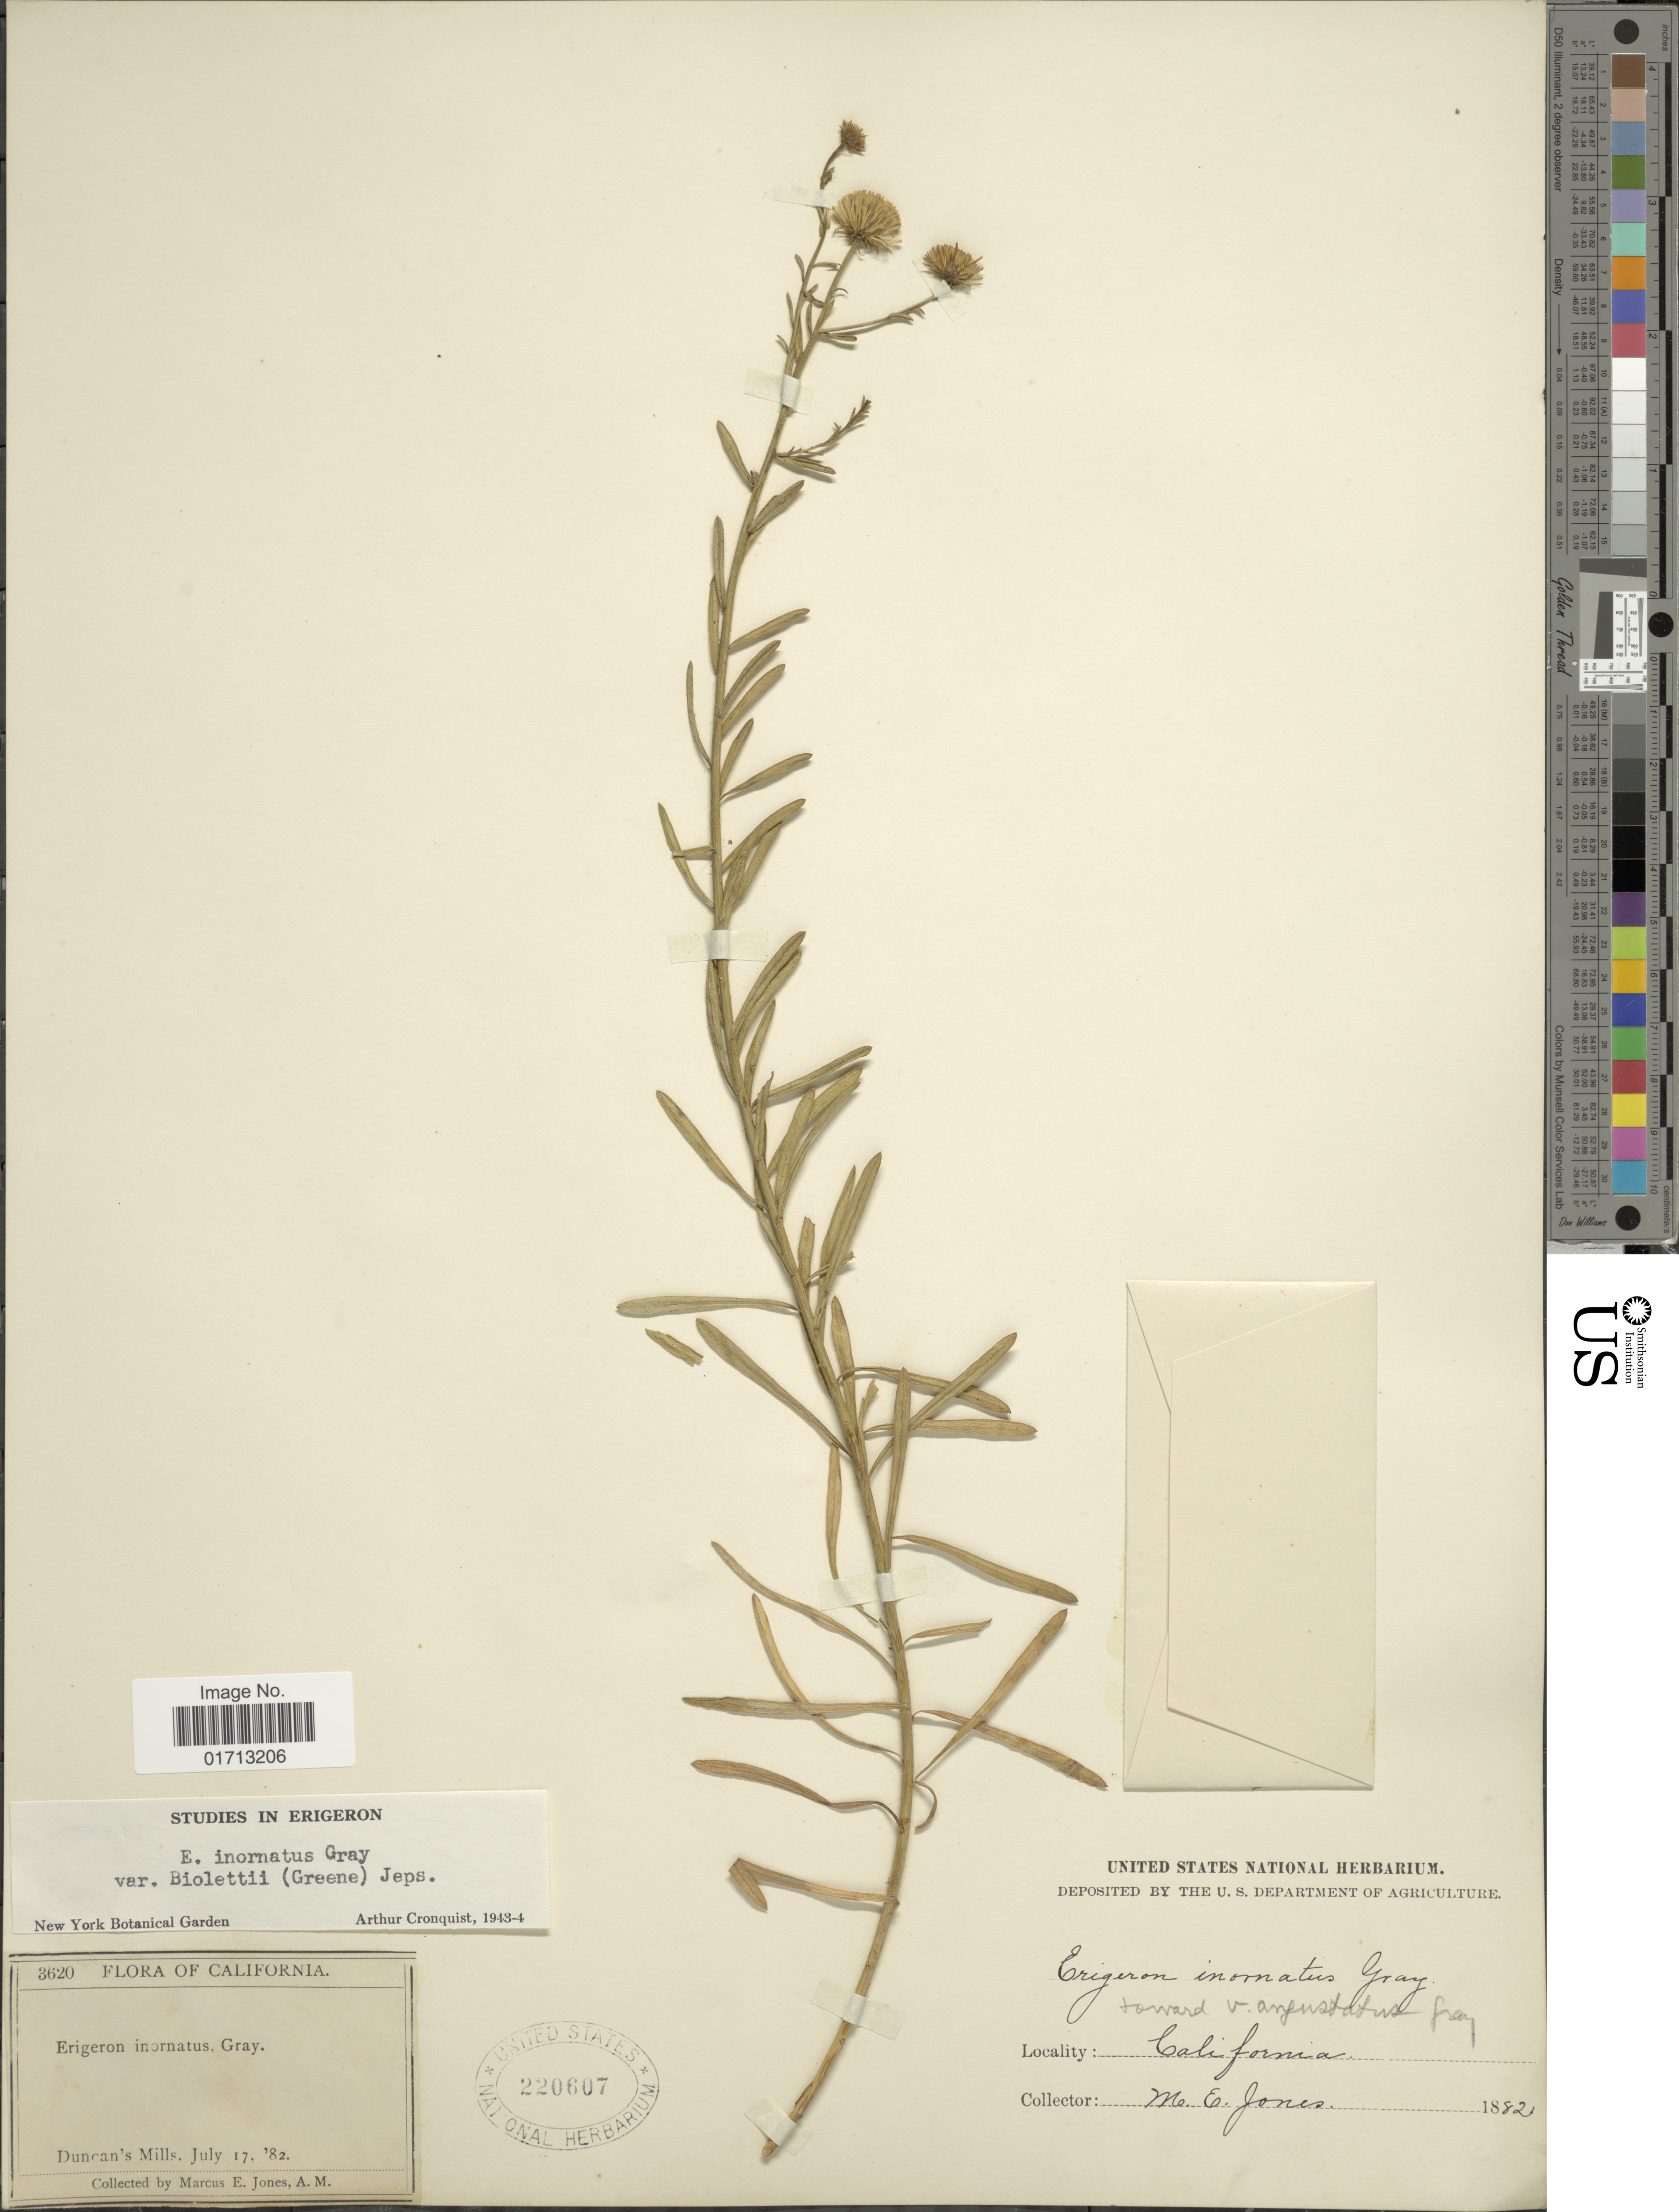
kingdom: Plantae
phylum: Tracheophyta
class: Magnoliopsida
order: Asterales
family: Asteraceae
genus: Erigeron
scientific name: Erigeron inornatus var. biolettii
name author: (Greene) Jeps.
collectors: M. E. Jones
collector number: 3620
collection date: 1882-07-17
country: United States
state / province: California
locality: Duncan's Mills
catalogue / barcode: US 220607